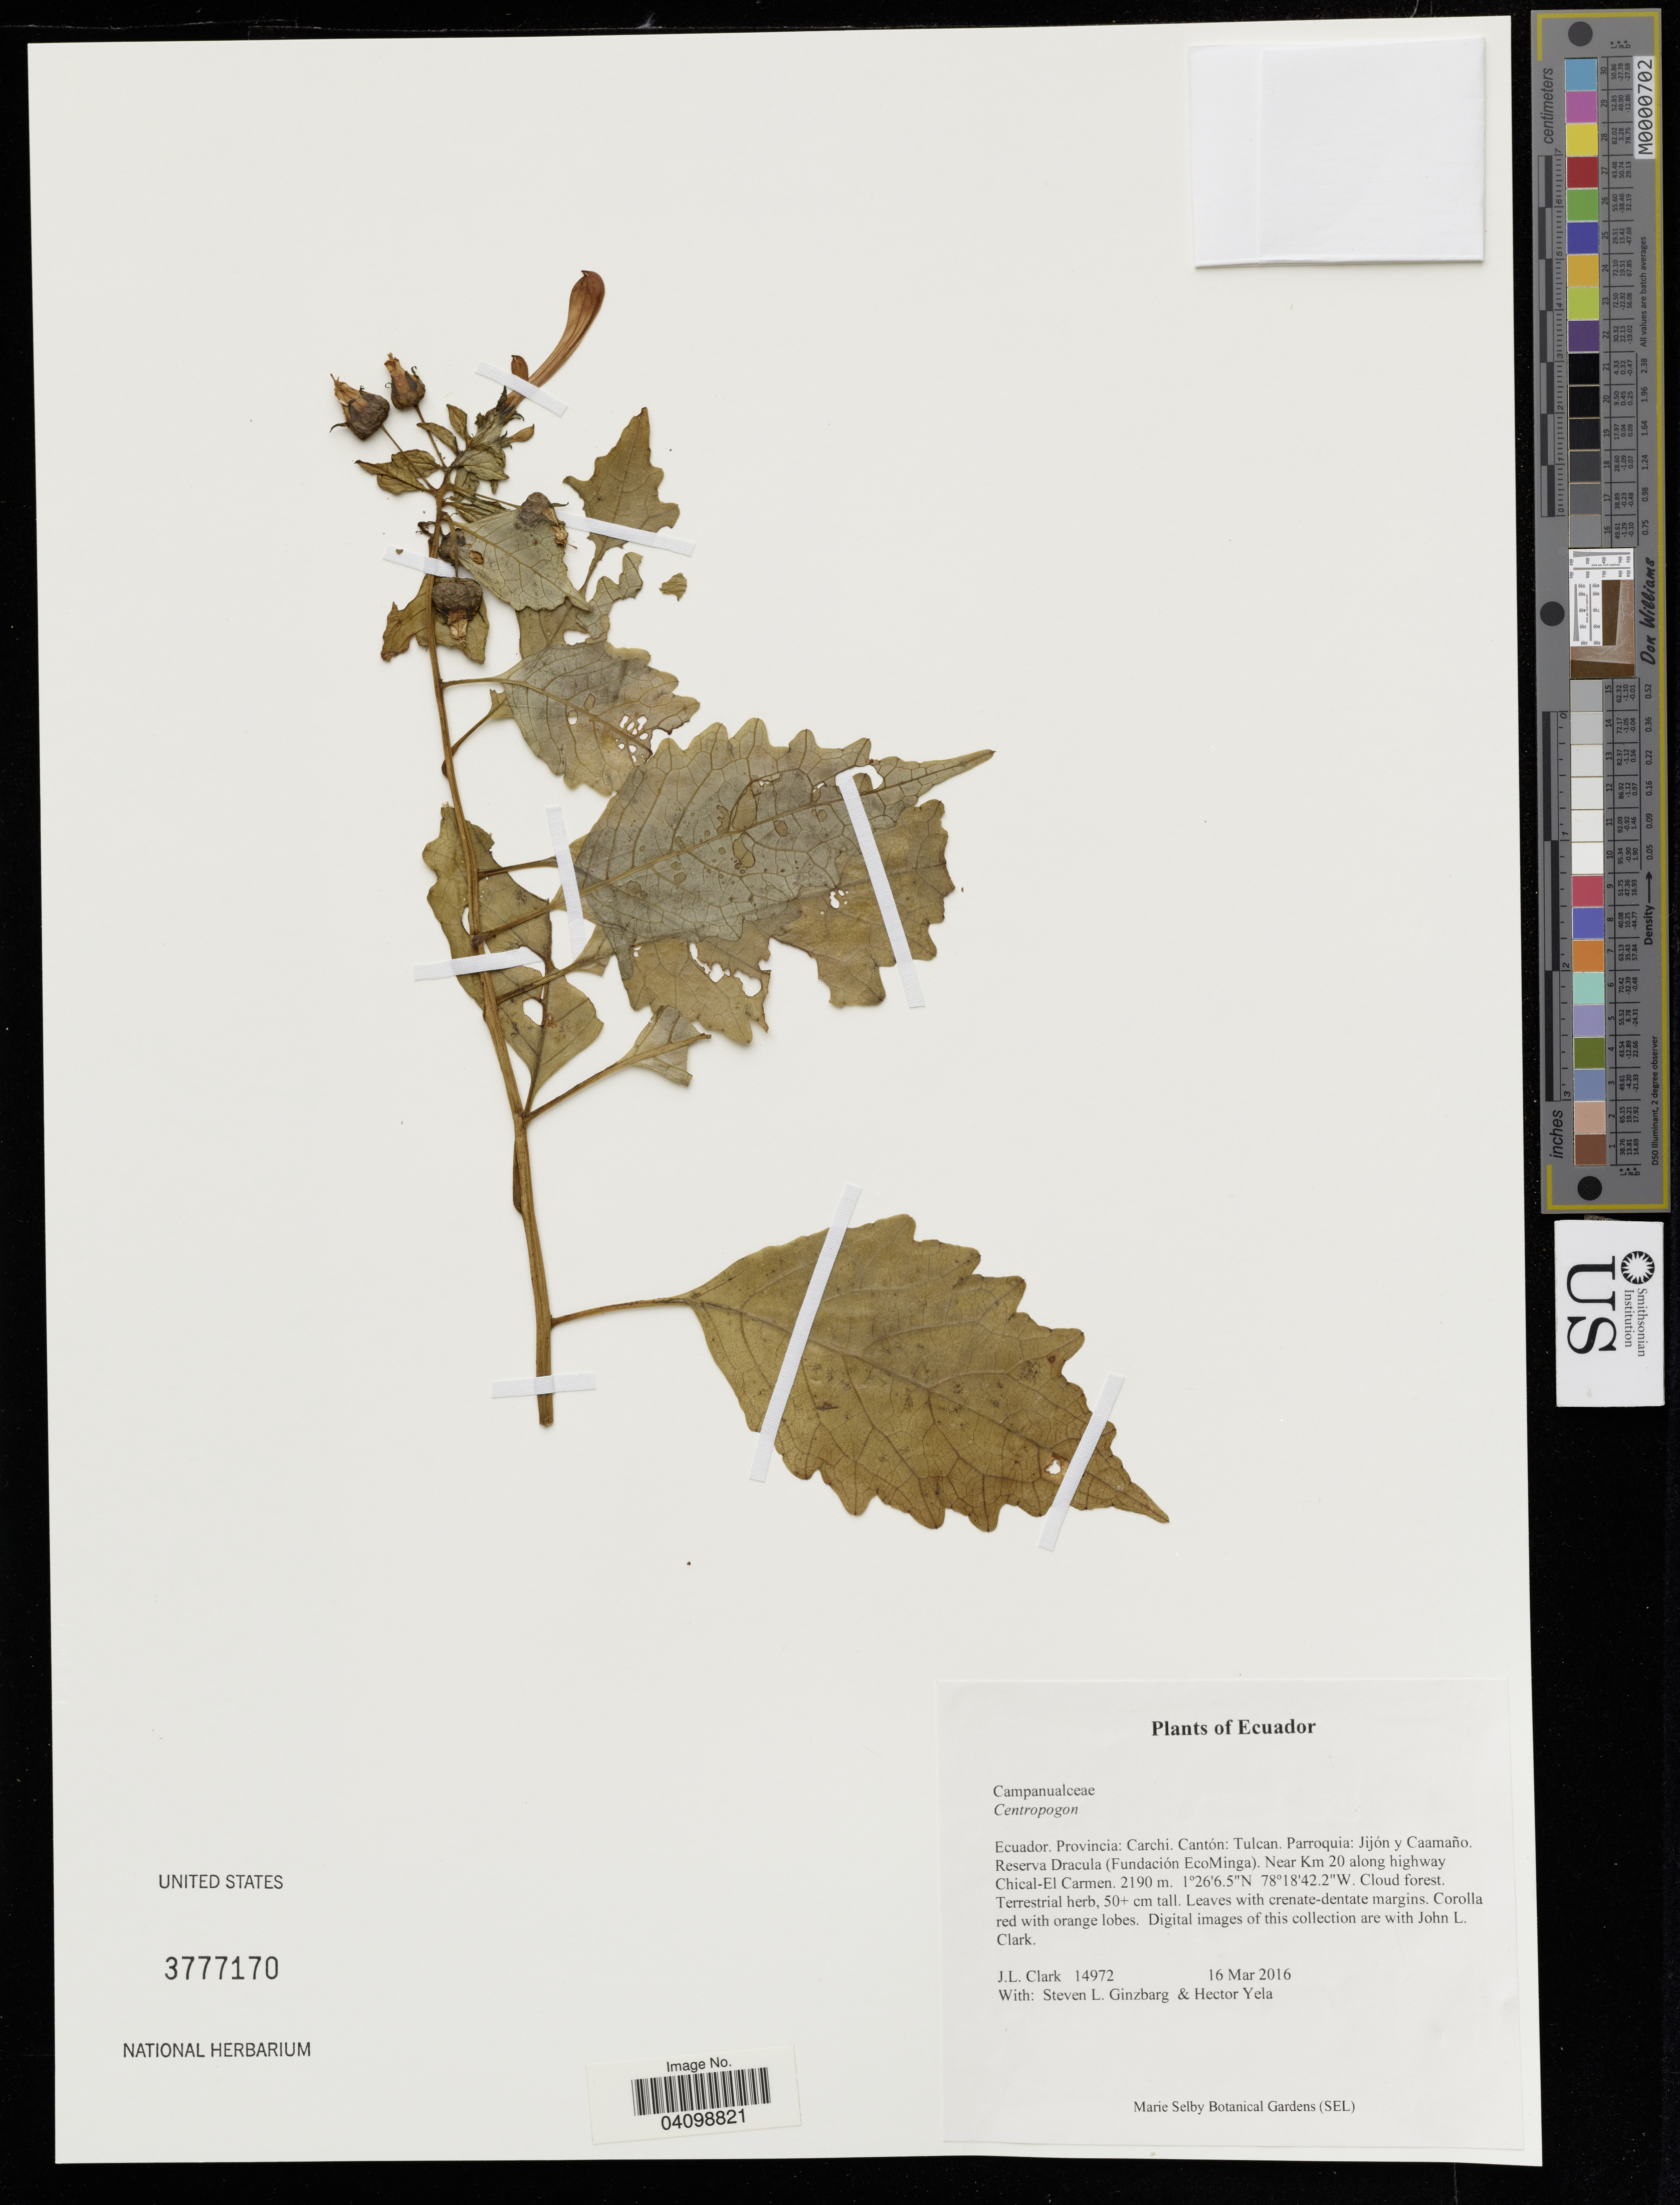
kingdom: Plantae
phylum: Tracheophyta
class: Magnoliopsida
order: Asterales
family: Campanulaceae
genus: Centropogon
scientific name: Centropogon sp.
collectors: J. Clark & S. Ginzbarg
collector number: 14972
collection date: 2016-03-16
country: Ecuador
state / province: Carchi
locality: Cantón: Tulcan. Parroquia: Jijón y Caamaño. Reserva Dracula (Fundación EcoMinga). Near Km 20 along highway Chical-El Carmen.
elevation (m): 2190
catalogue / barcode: US 3777170